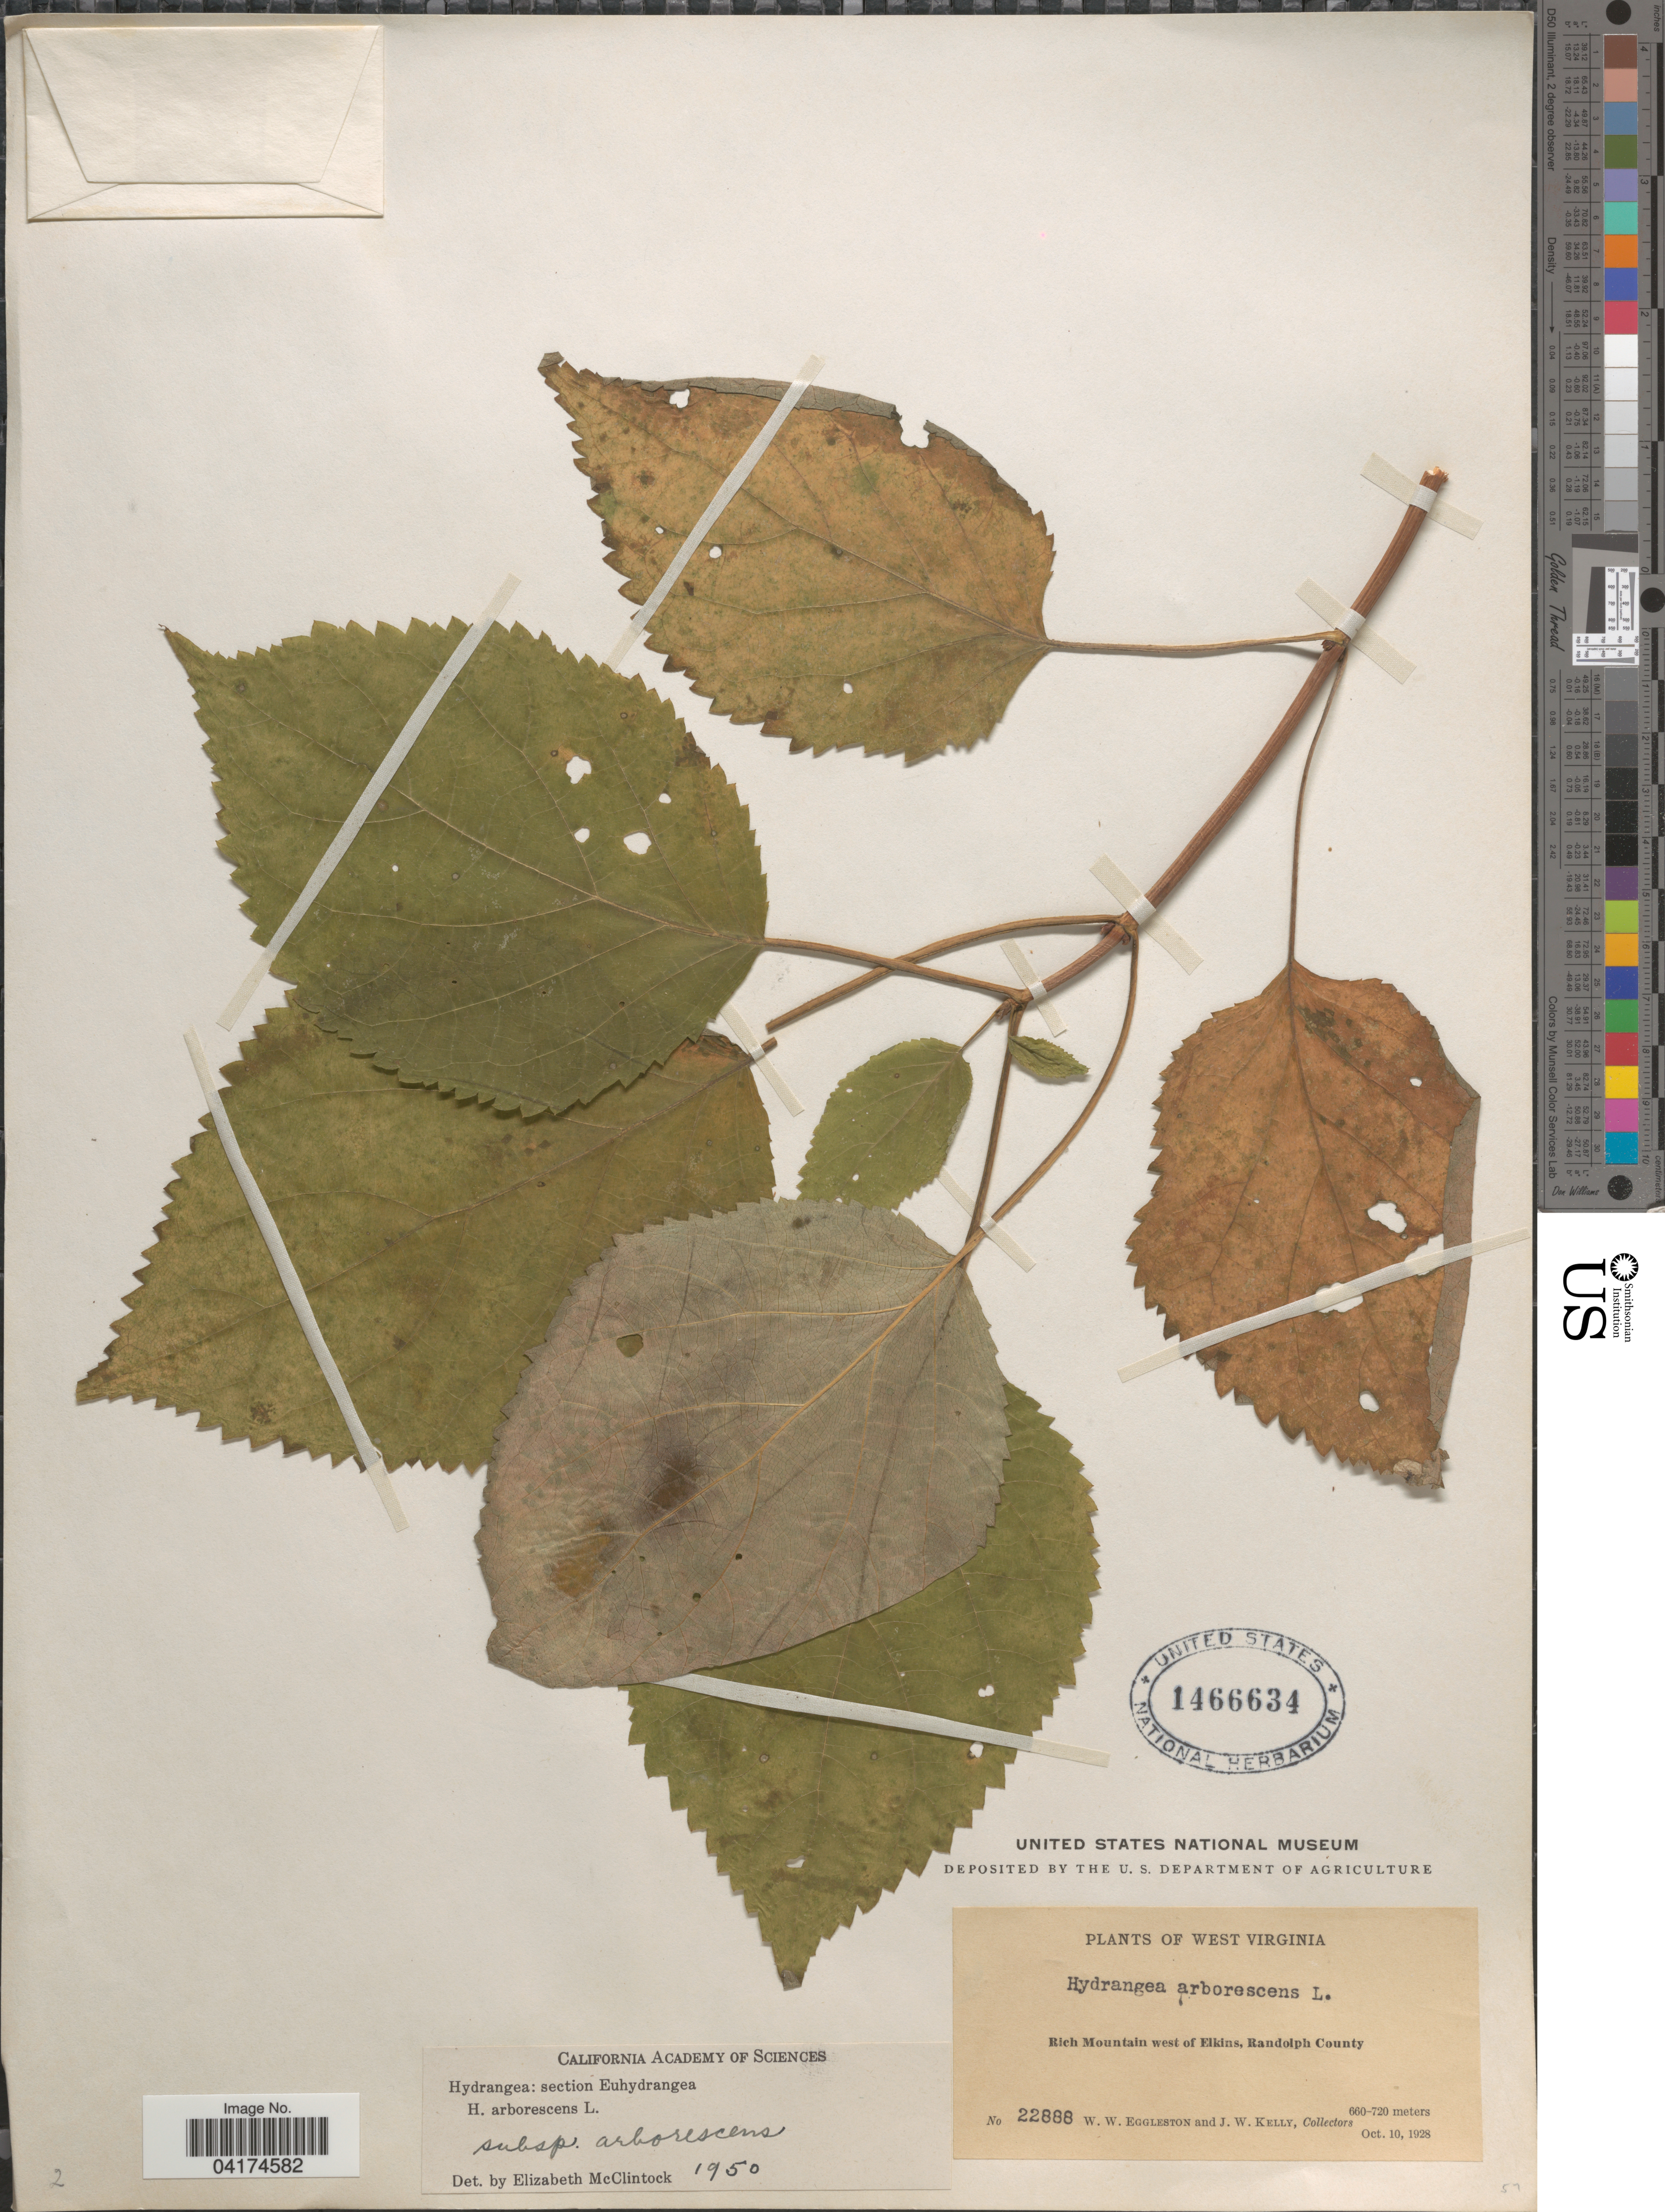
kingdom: Plantae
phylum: Tracheophyta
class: Magnoliopsida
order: Cornales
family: Hydrangeaceae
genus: Hydrangea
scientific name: Hydrangea arborescens subsp. arborescens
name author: L.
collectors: W. W. Eggleston & J. Kelly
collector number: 22888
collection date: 1928-10-10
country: United States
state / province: West Virginia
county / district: Randolph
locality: Rich Mountain west of Elkins, Randolph County.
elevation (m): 600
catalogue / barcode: US 1466634